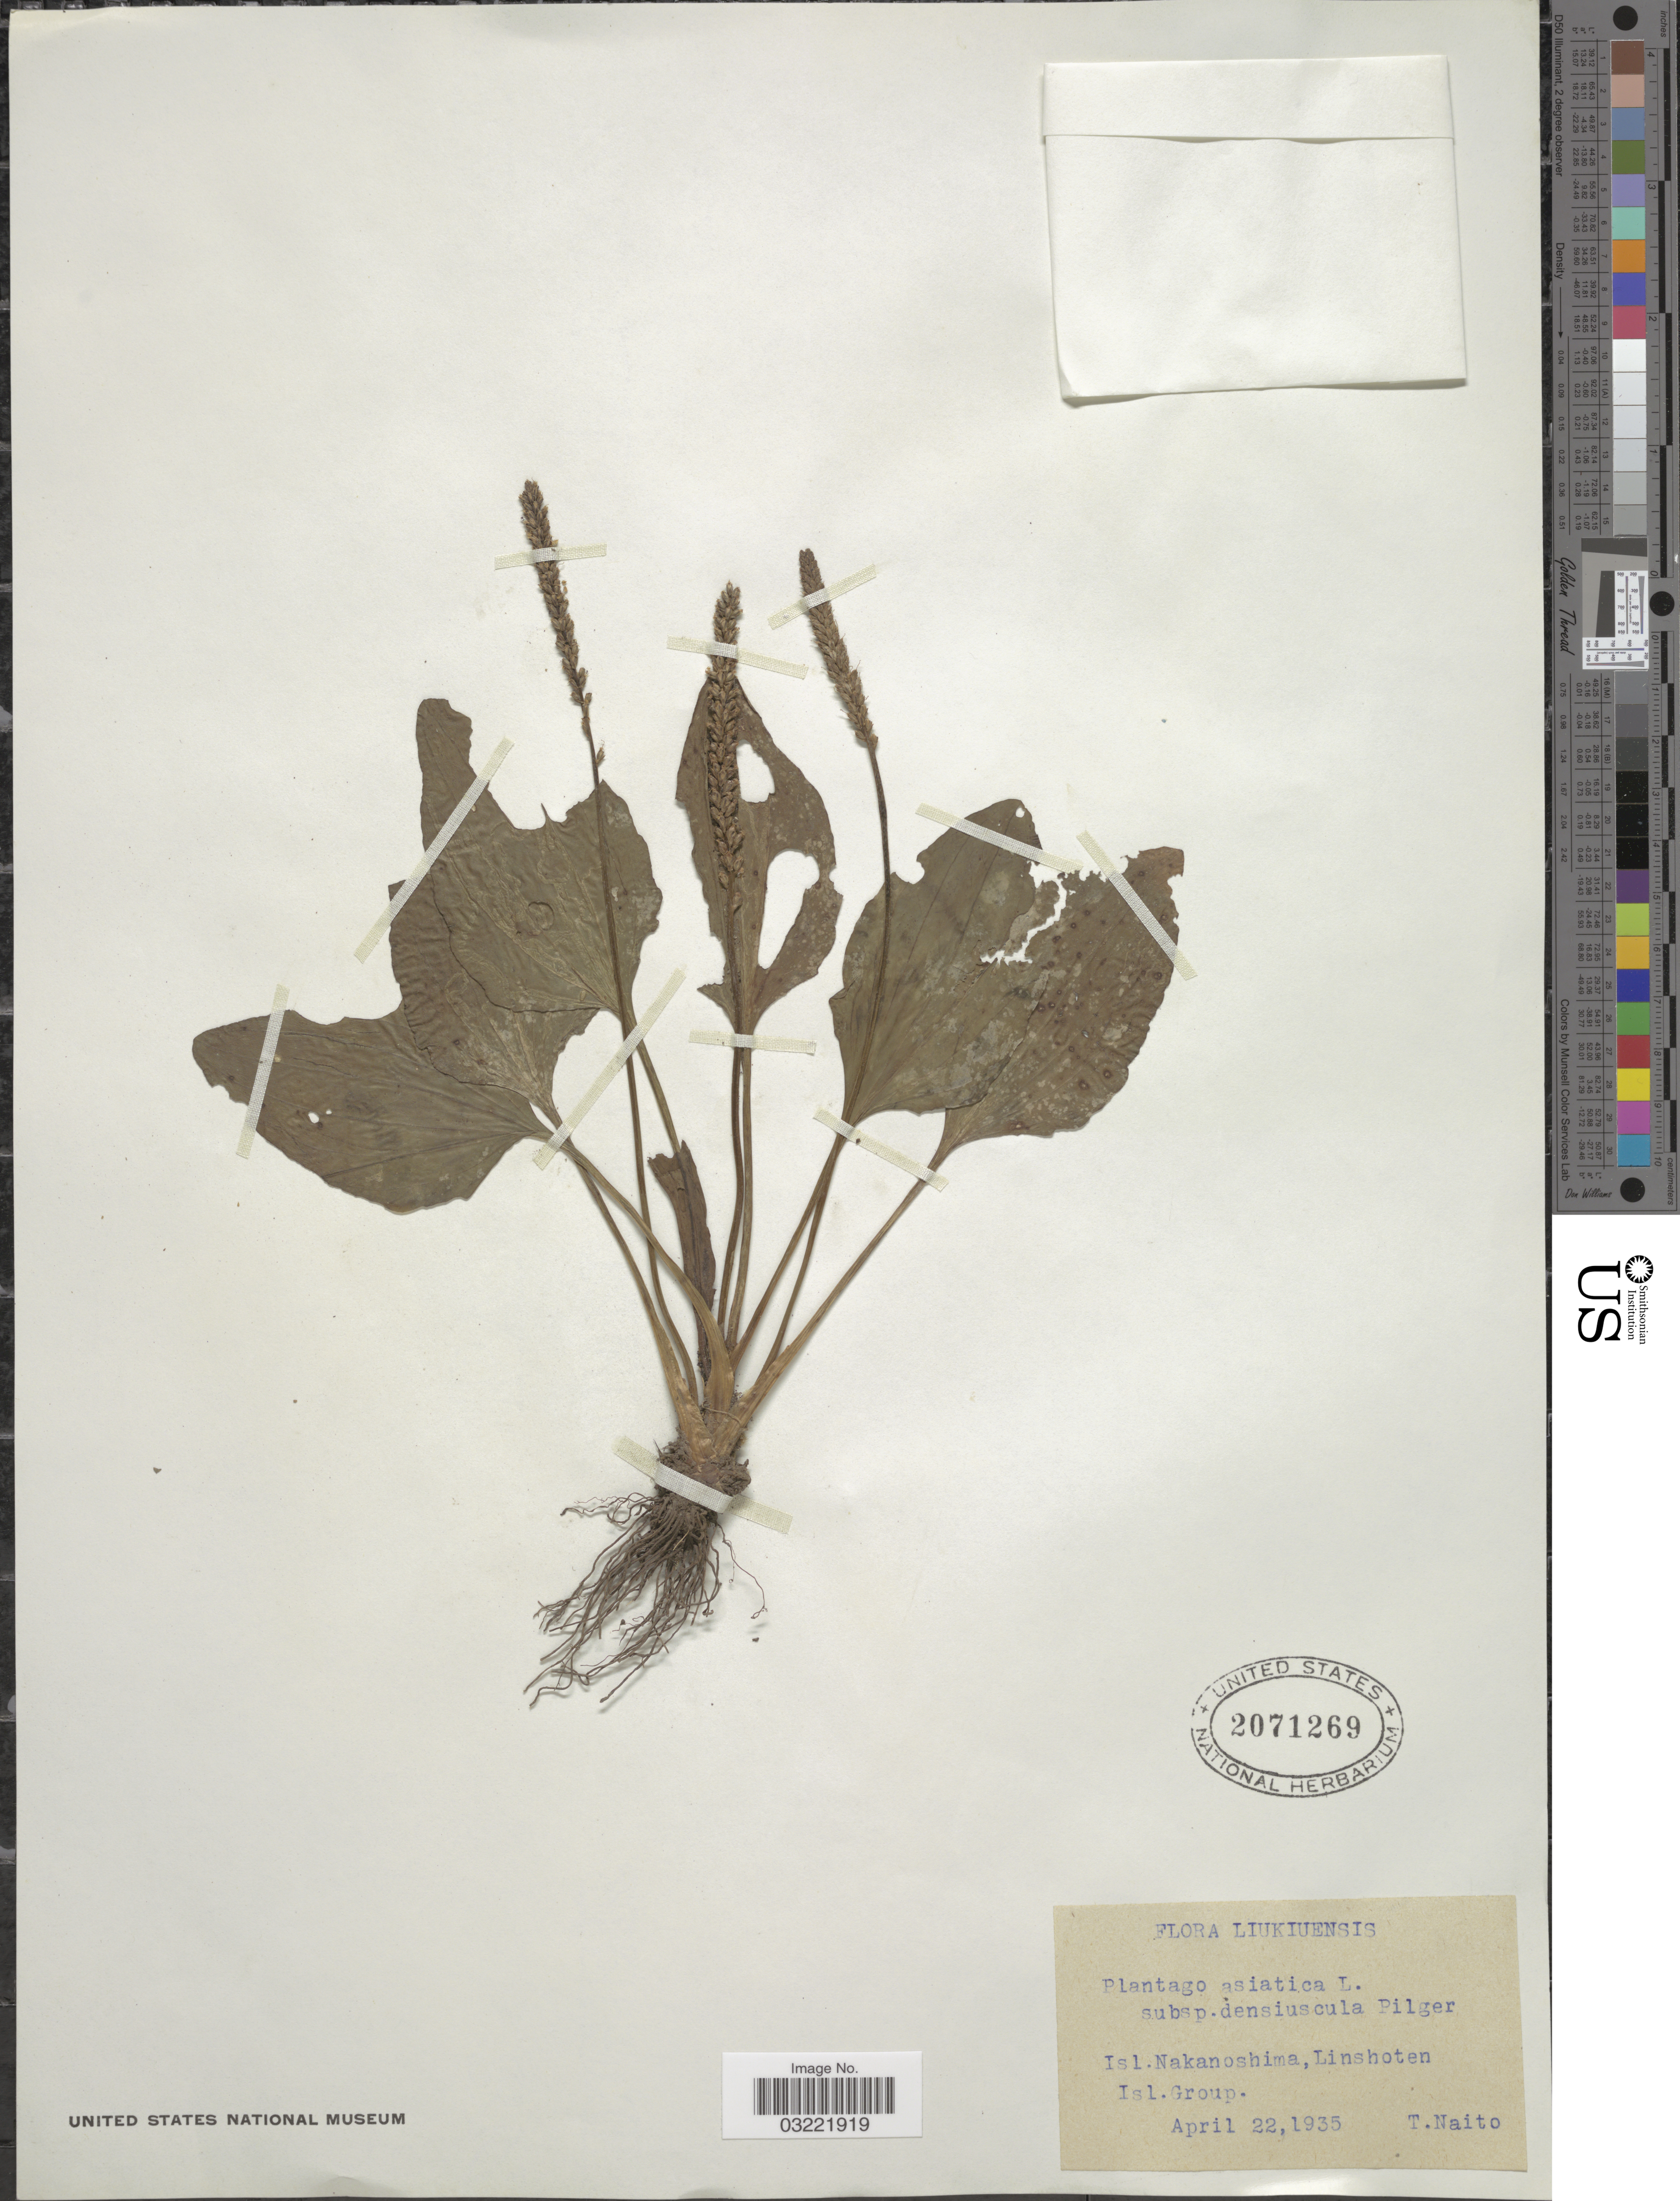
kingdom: Plantae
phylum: Tracheophyta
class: Magnoliopsida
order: Lamiales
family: Plantaginaceae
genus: Plantago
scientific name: Plantago asiatica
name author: L.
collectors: T. Naito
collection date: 1935-04-22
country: Japan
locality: Liukiuensis. Isl. Nakanoshima, Linshoten. Isl. Group.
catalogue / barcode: US 2071269